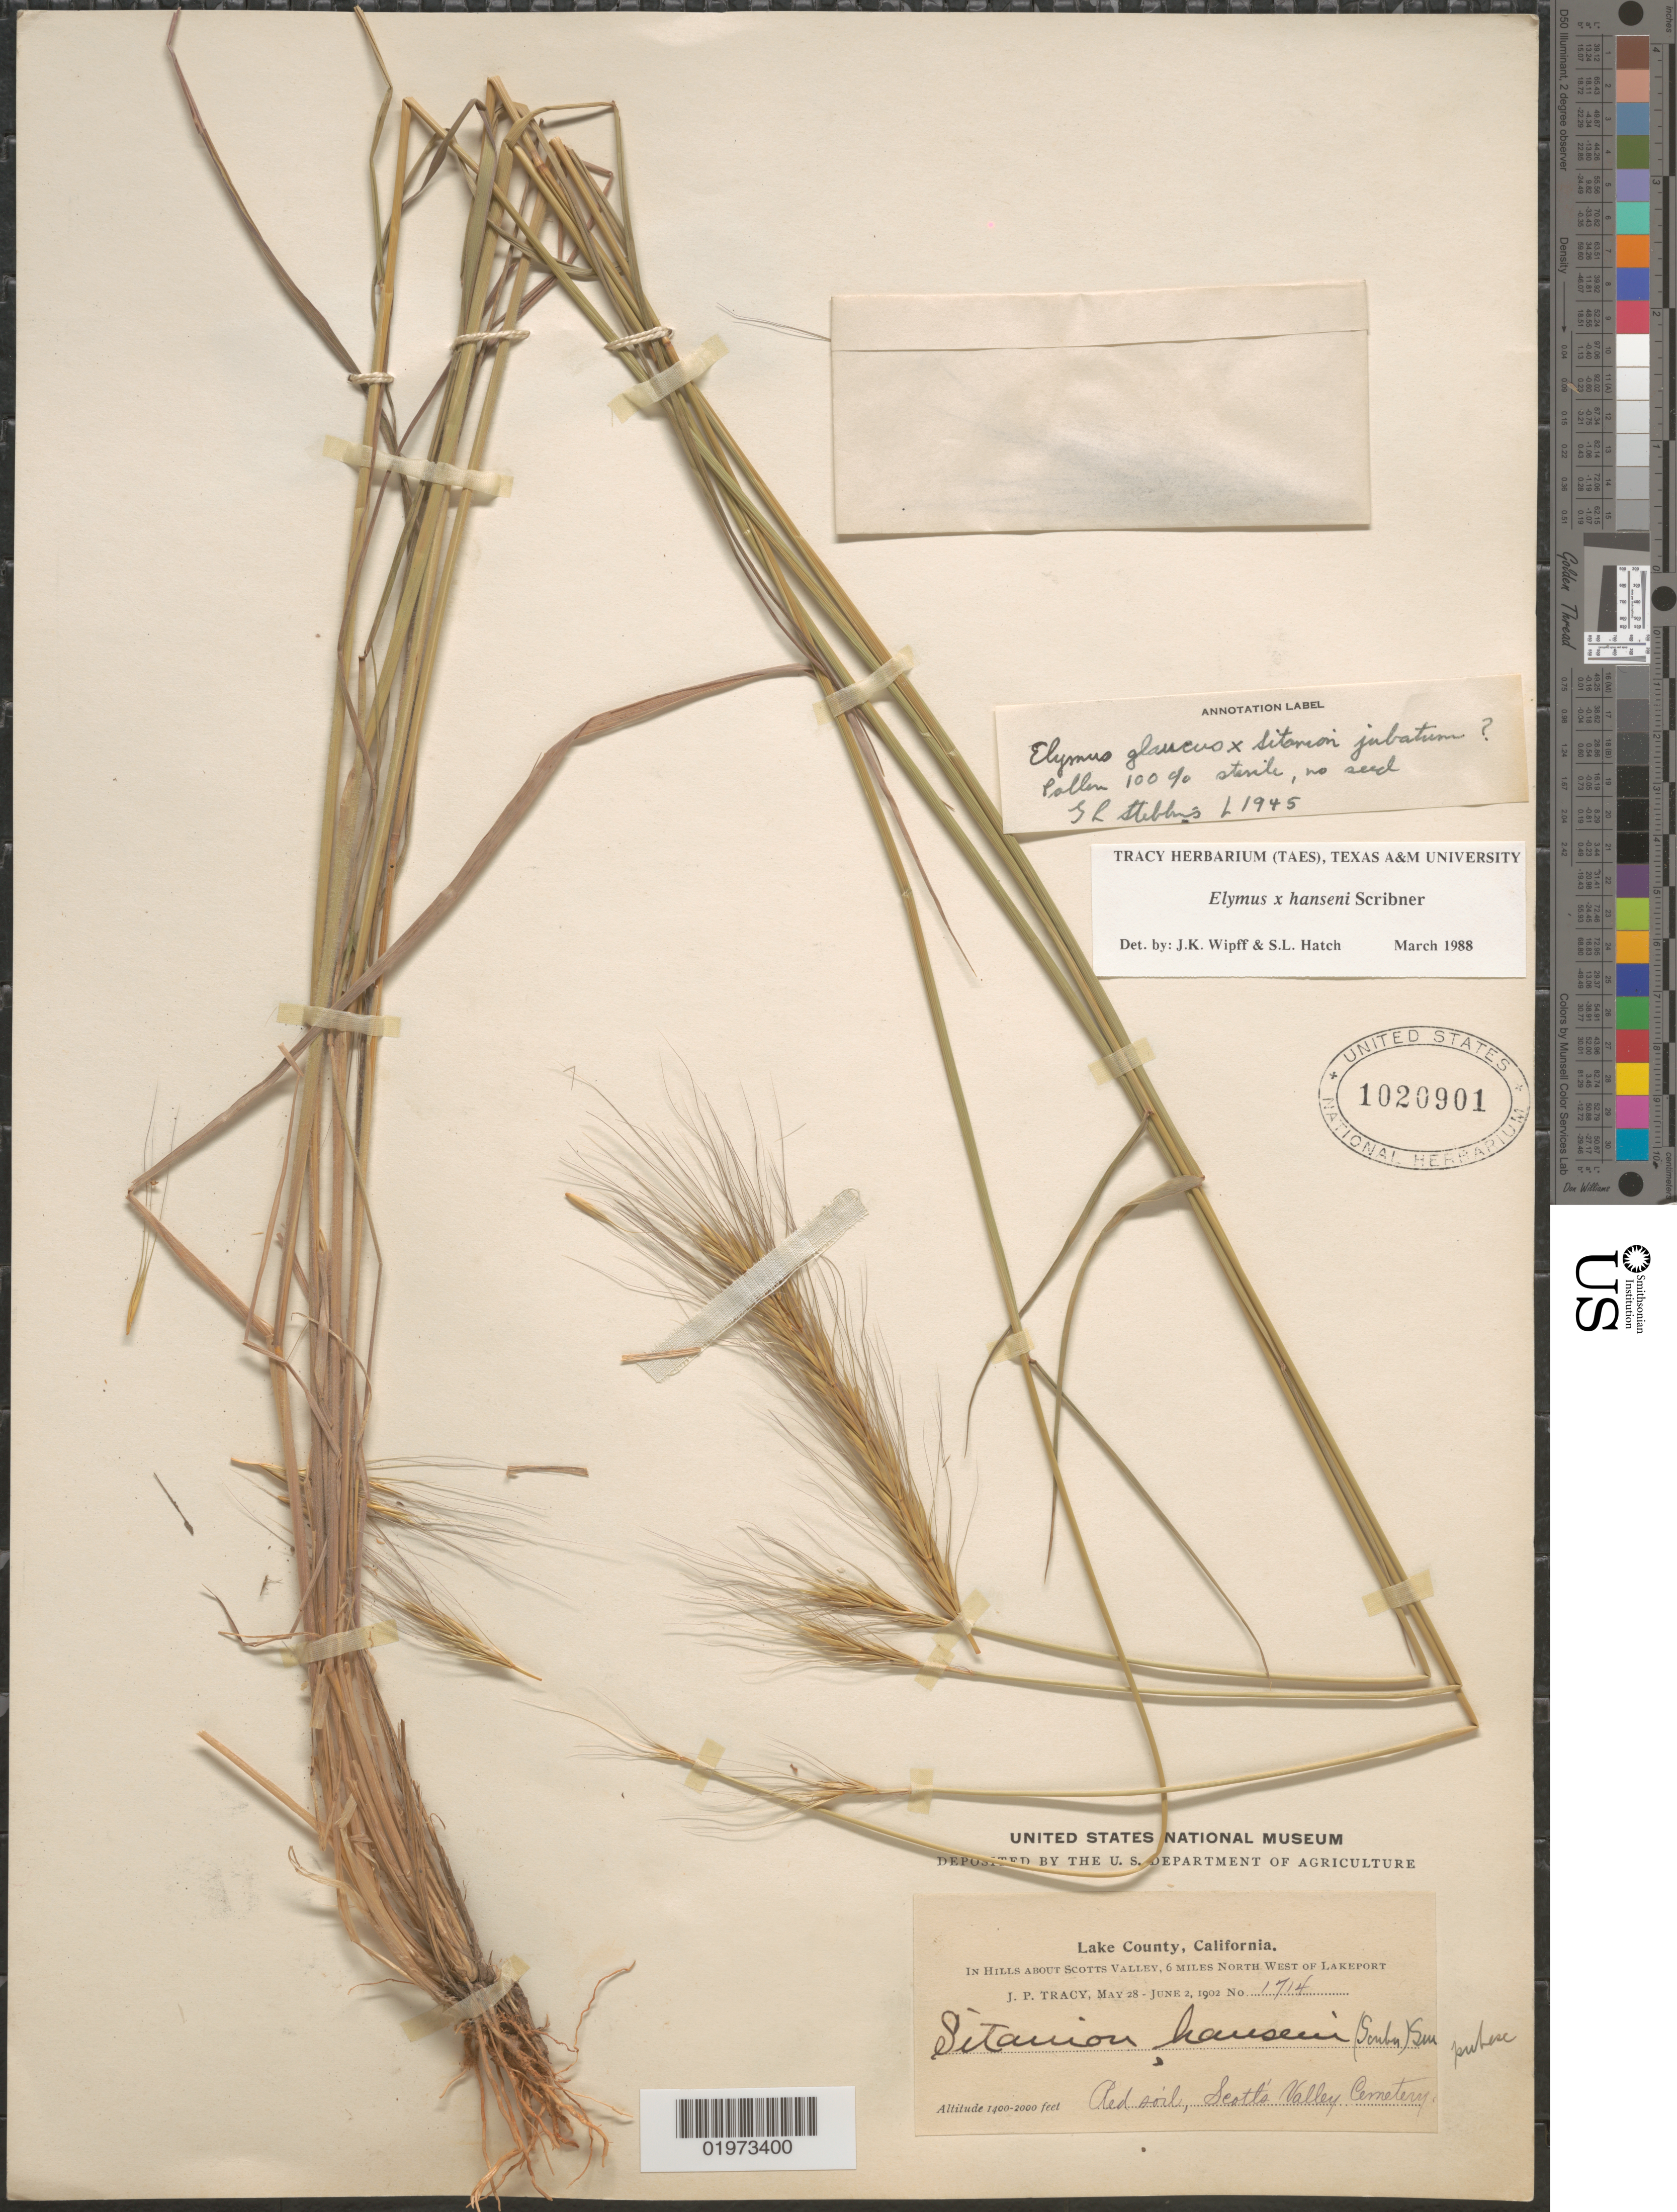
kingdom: Plantae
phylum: Tracheophyta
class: Liliopsida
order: Poales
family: Poaceae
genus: Elymus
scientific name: Elymus x hansenii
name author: Scribn.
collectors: J. Tracy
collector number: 1714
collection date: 1902-05-28/1902-06-02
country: United States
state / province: California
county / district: Lake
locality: Lake County. In Hills about Scotts Valley, 6 miles North West of Lakeport. Red soil, Scott's Valley Cemetery.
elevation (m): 427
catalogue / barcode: US 1020901